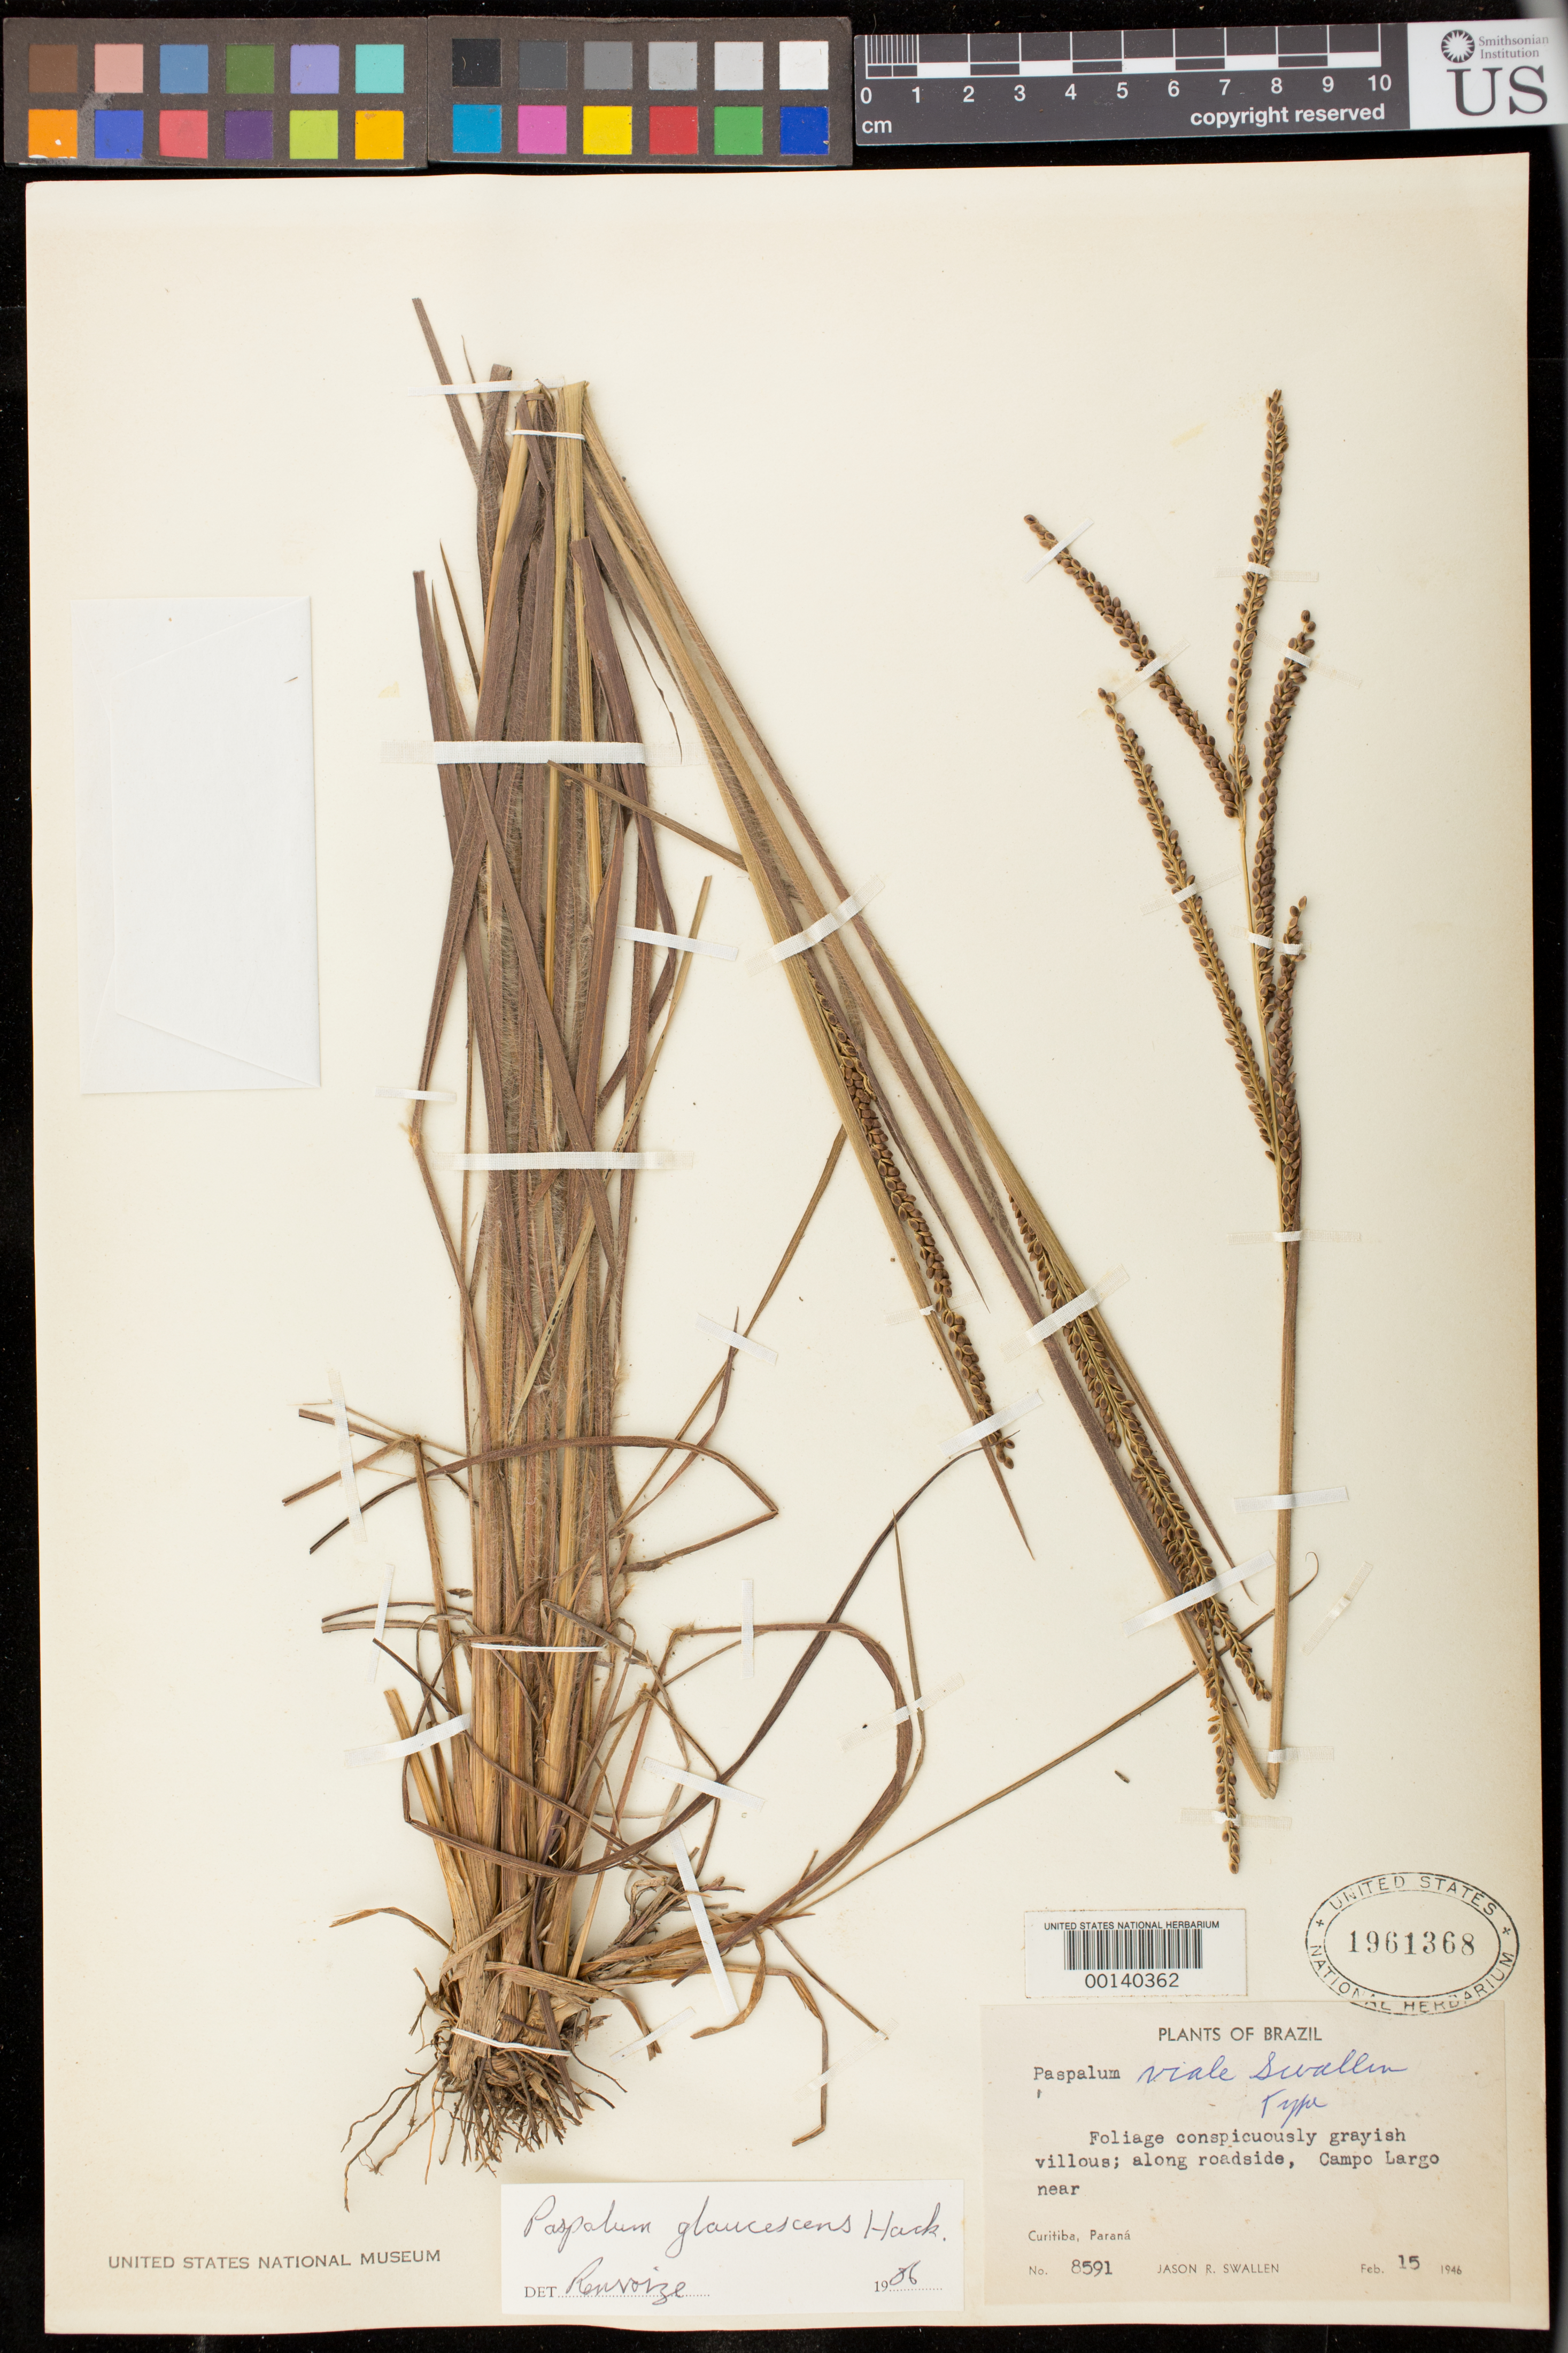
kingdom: Plantae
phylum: Tracheophyta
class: Liliopsida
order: Poales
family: Poaceae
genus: Paspalum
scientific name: Paspalum viale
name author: Swallen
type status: Holotype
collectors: J. R. Swallen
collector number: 8591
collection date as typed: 15 Feb 1946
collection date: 1946-02-15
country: Brazil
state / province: Paraná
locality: Curitiba, Campo Largo.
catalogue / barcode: US 1961368